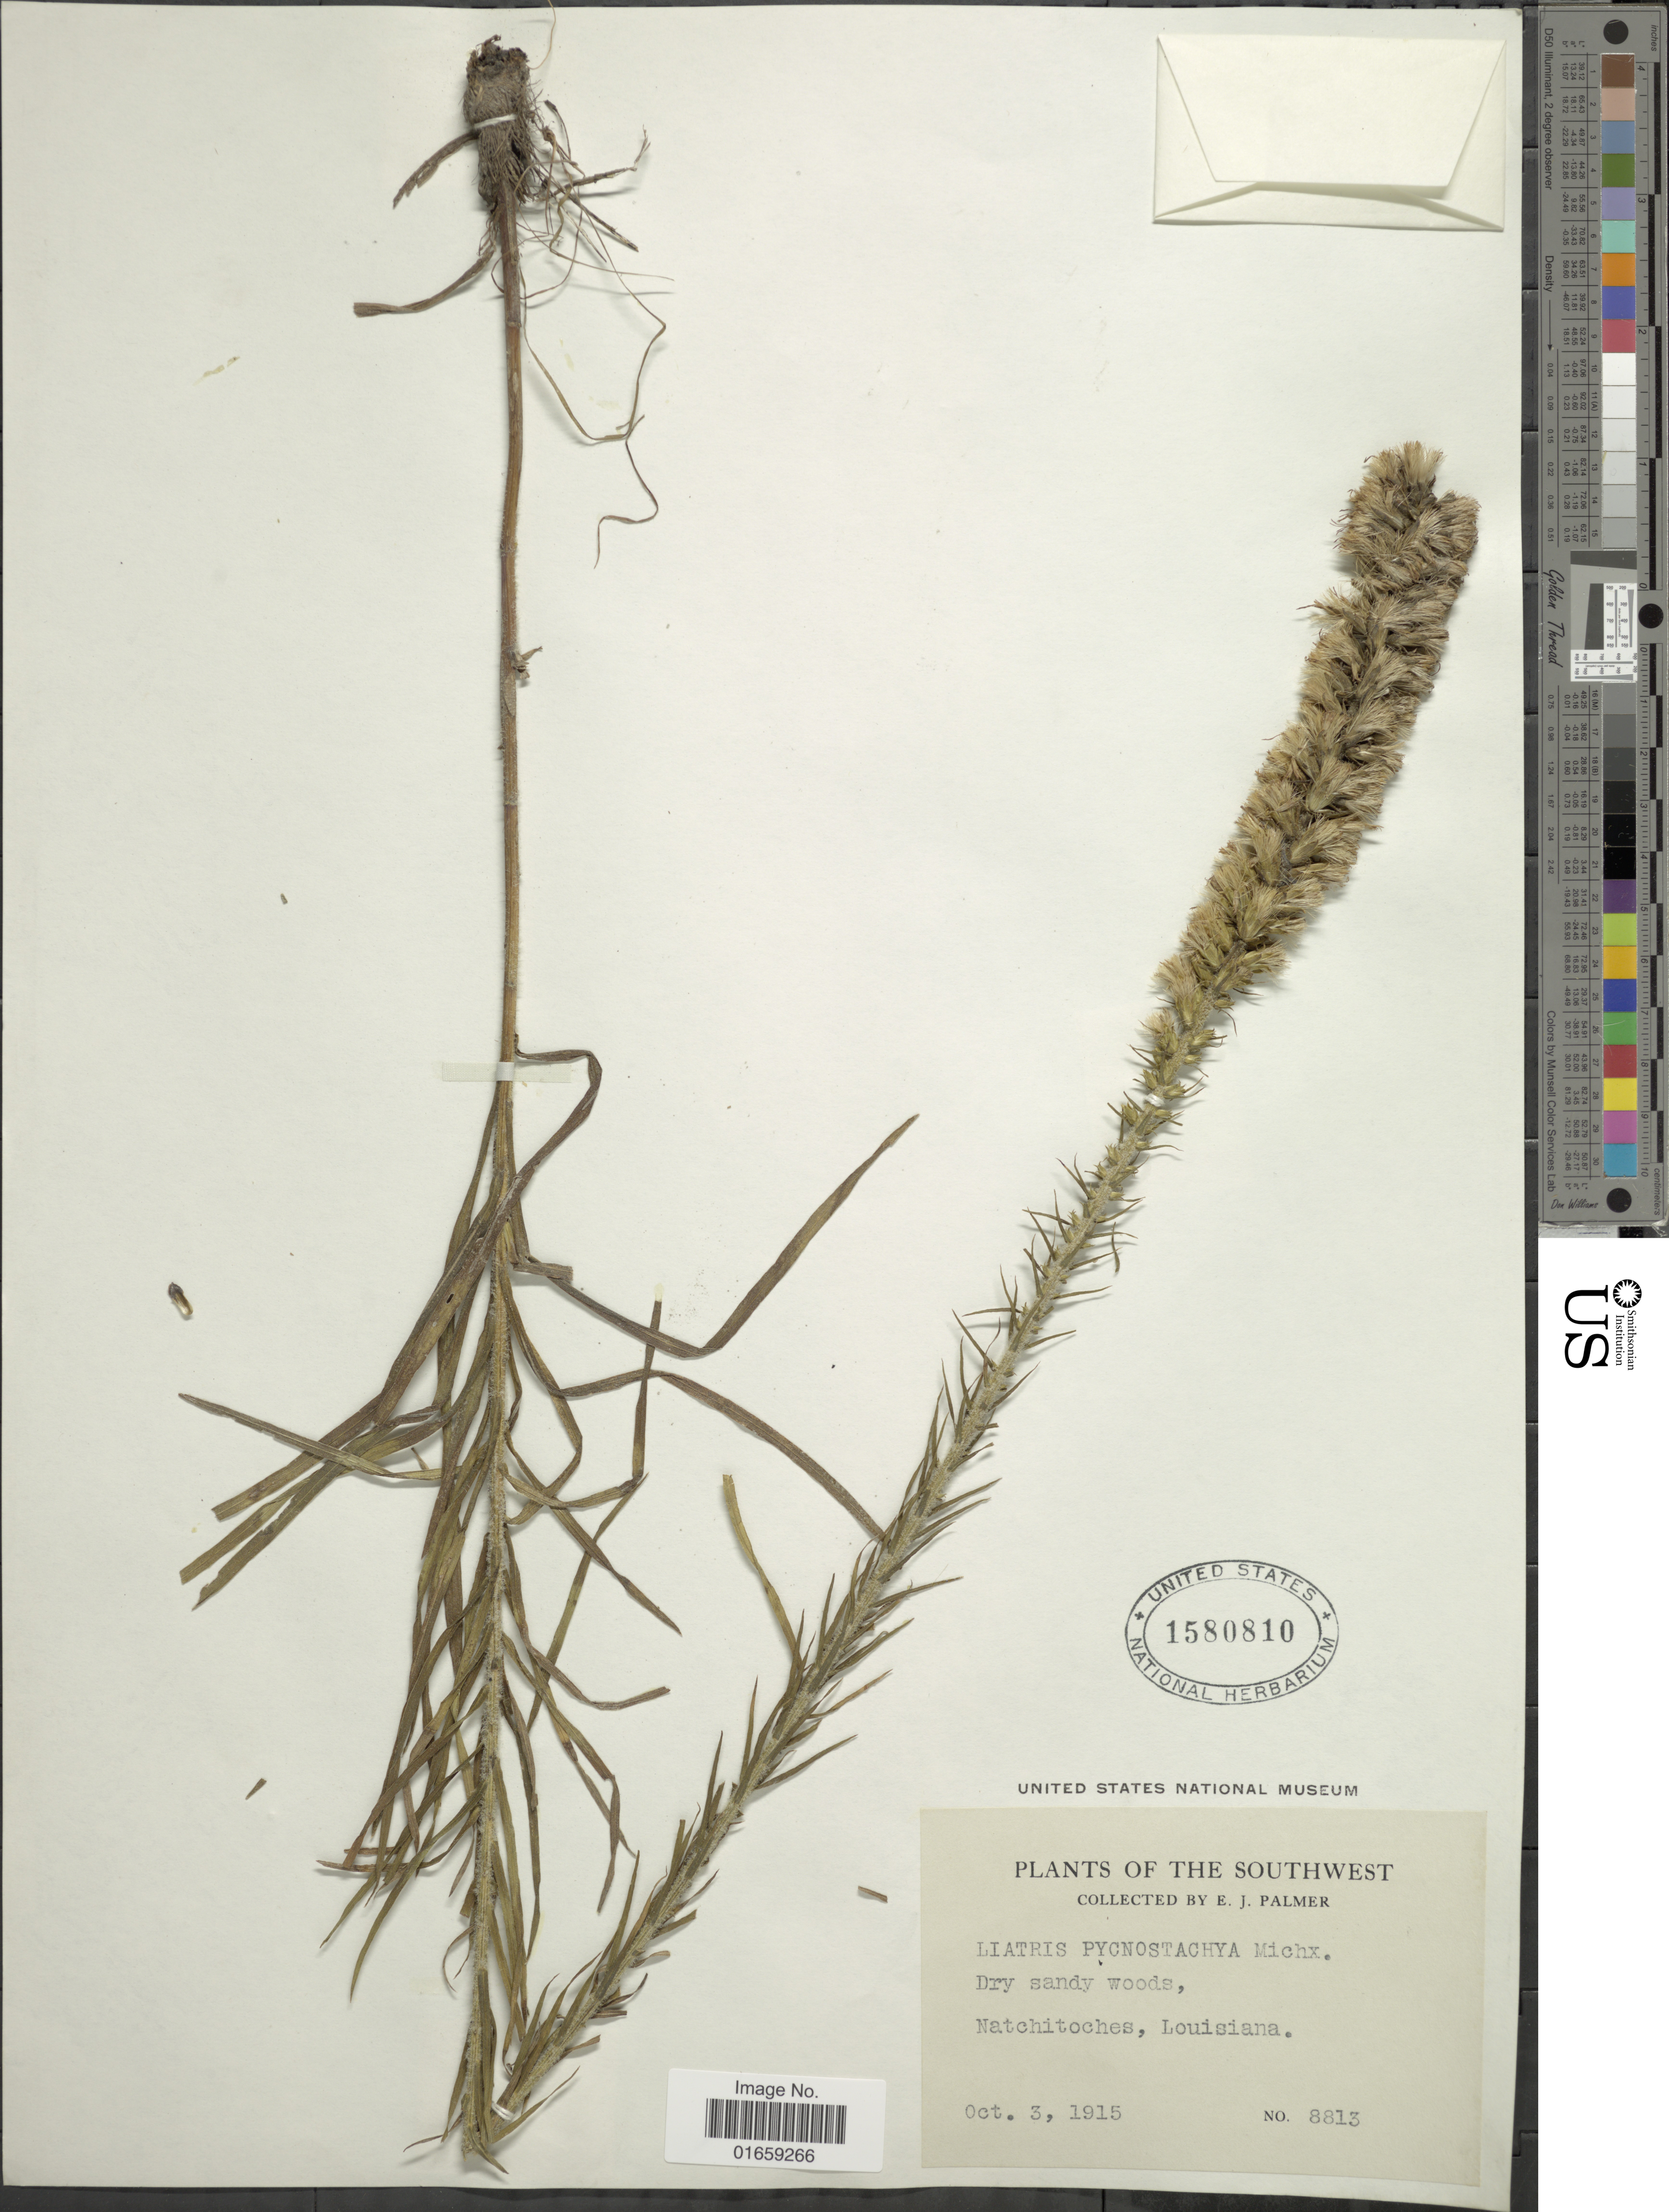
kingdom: Plantae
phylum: Tracheophyta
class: Magnoliopsida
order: Asterales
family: Asteraceae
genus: Liatris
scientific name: Liatris pycnostachya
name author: Michx.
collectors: E. J. Palmer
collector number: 8813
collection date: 1915-10-03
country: United States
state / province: Louisiana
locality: Southwest, Natchitoches, Louisiana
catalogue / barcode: US 1580810